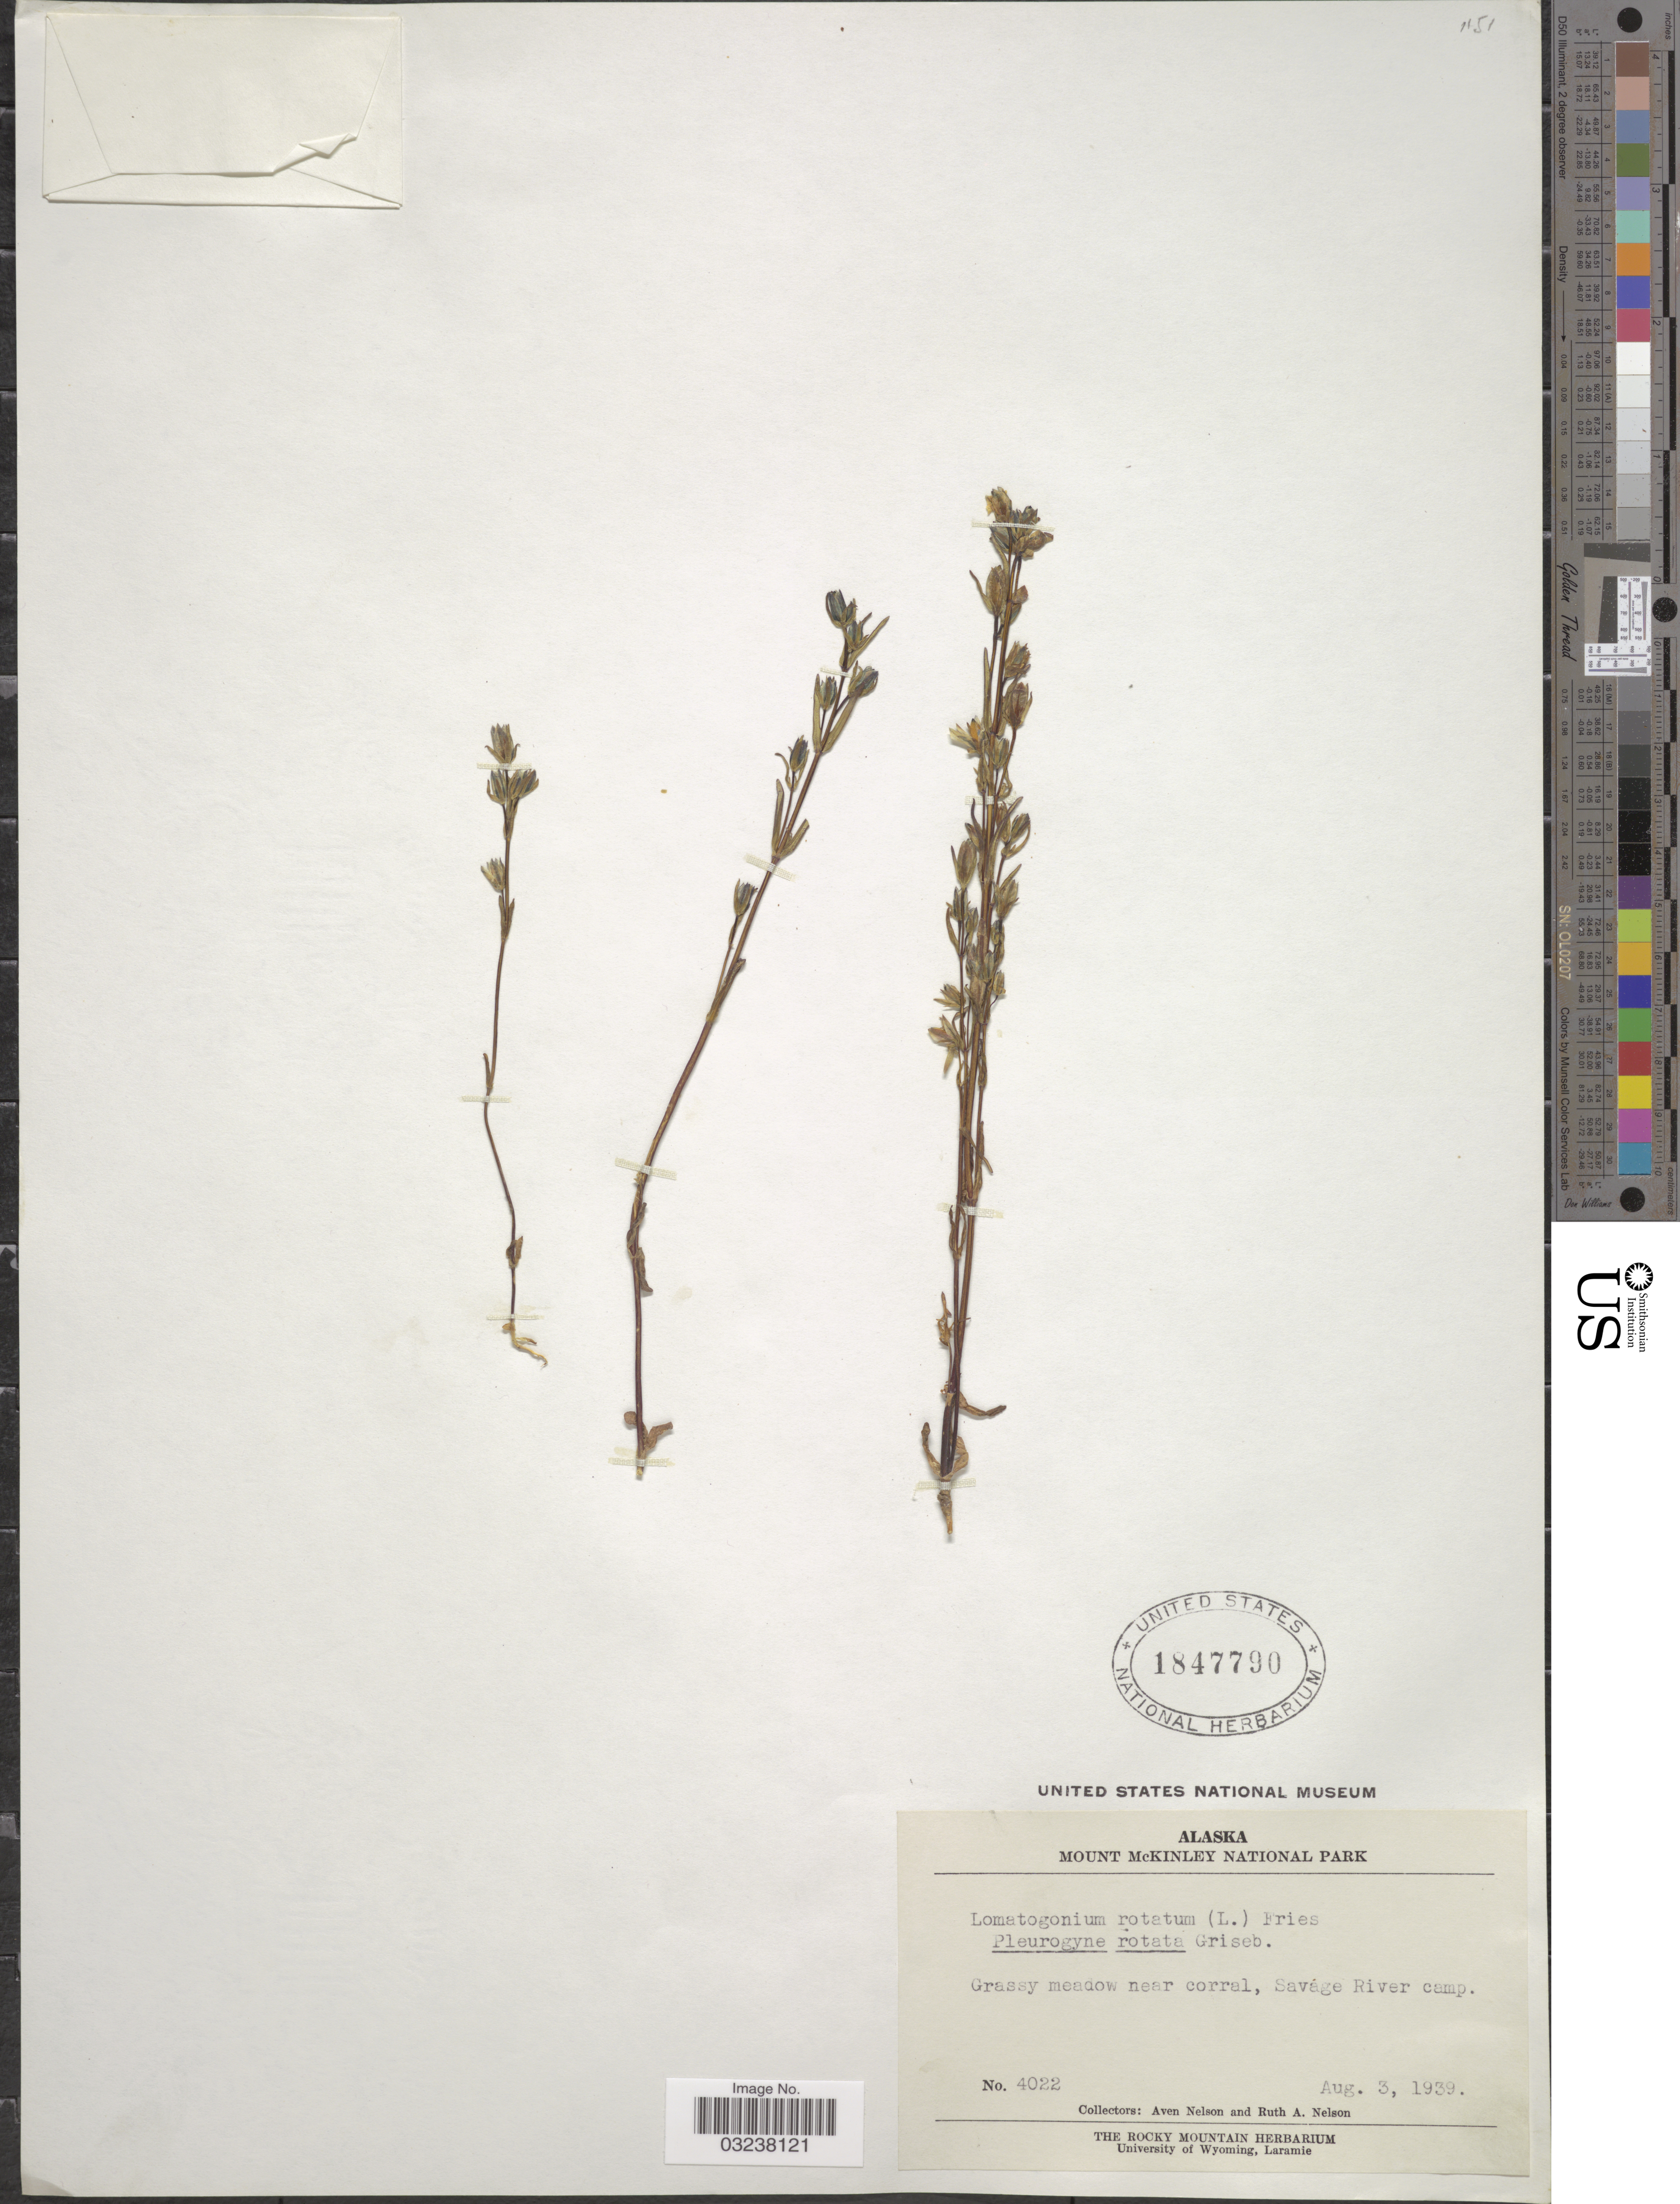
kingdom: Plantae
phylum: Tracheophyta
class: Magnoliopsida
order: Gentianales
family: Gentianaceae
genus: Lomatogonium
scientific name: Lomatogonium rotatum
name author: (L.) Fr.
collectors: A. Nelson & R. A. Nelson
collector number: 4022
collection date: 1939-08-03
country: United States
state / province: Alaska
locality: Mount McKinley National Park. Grassy meadow near corral, Savage River camp.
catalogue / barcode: US 1847790